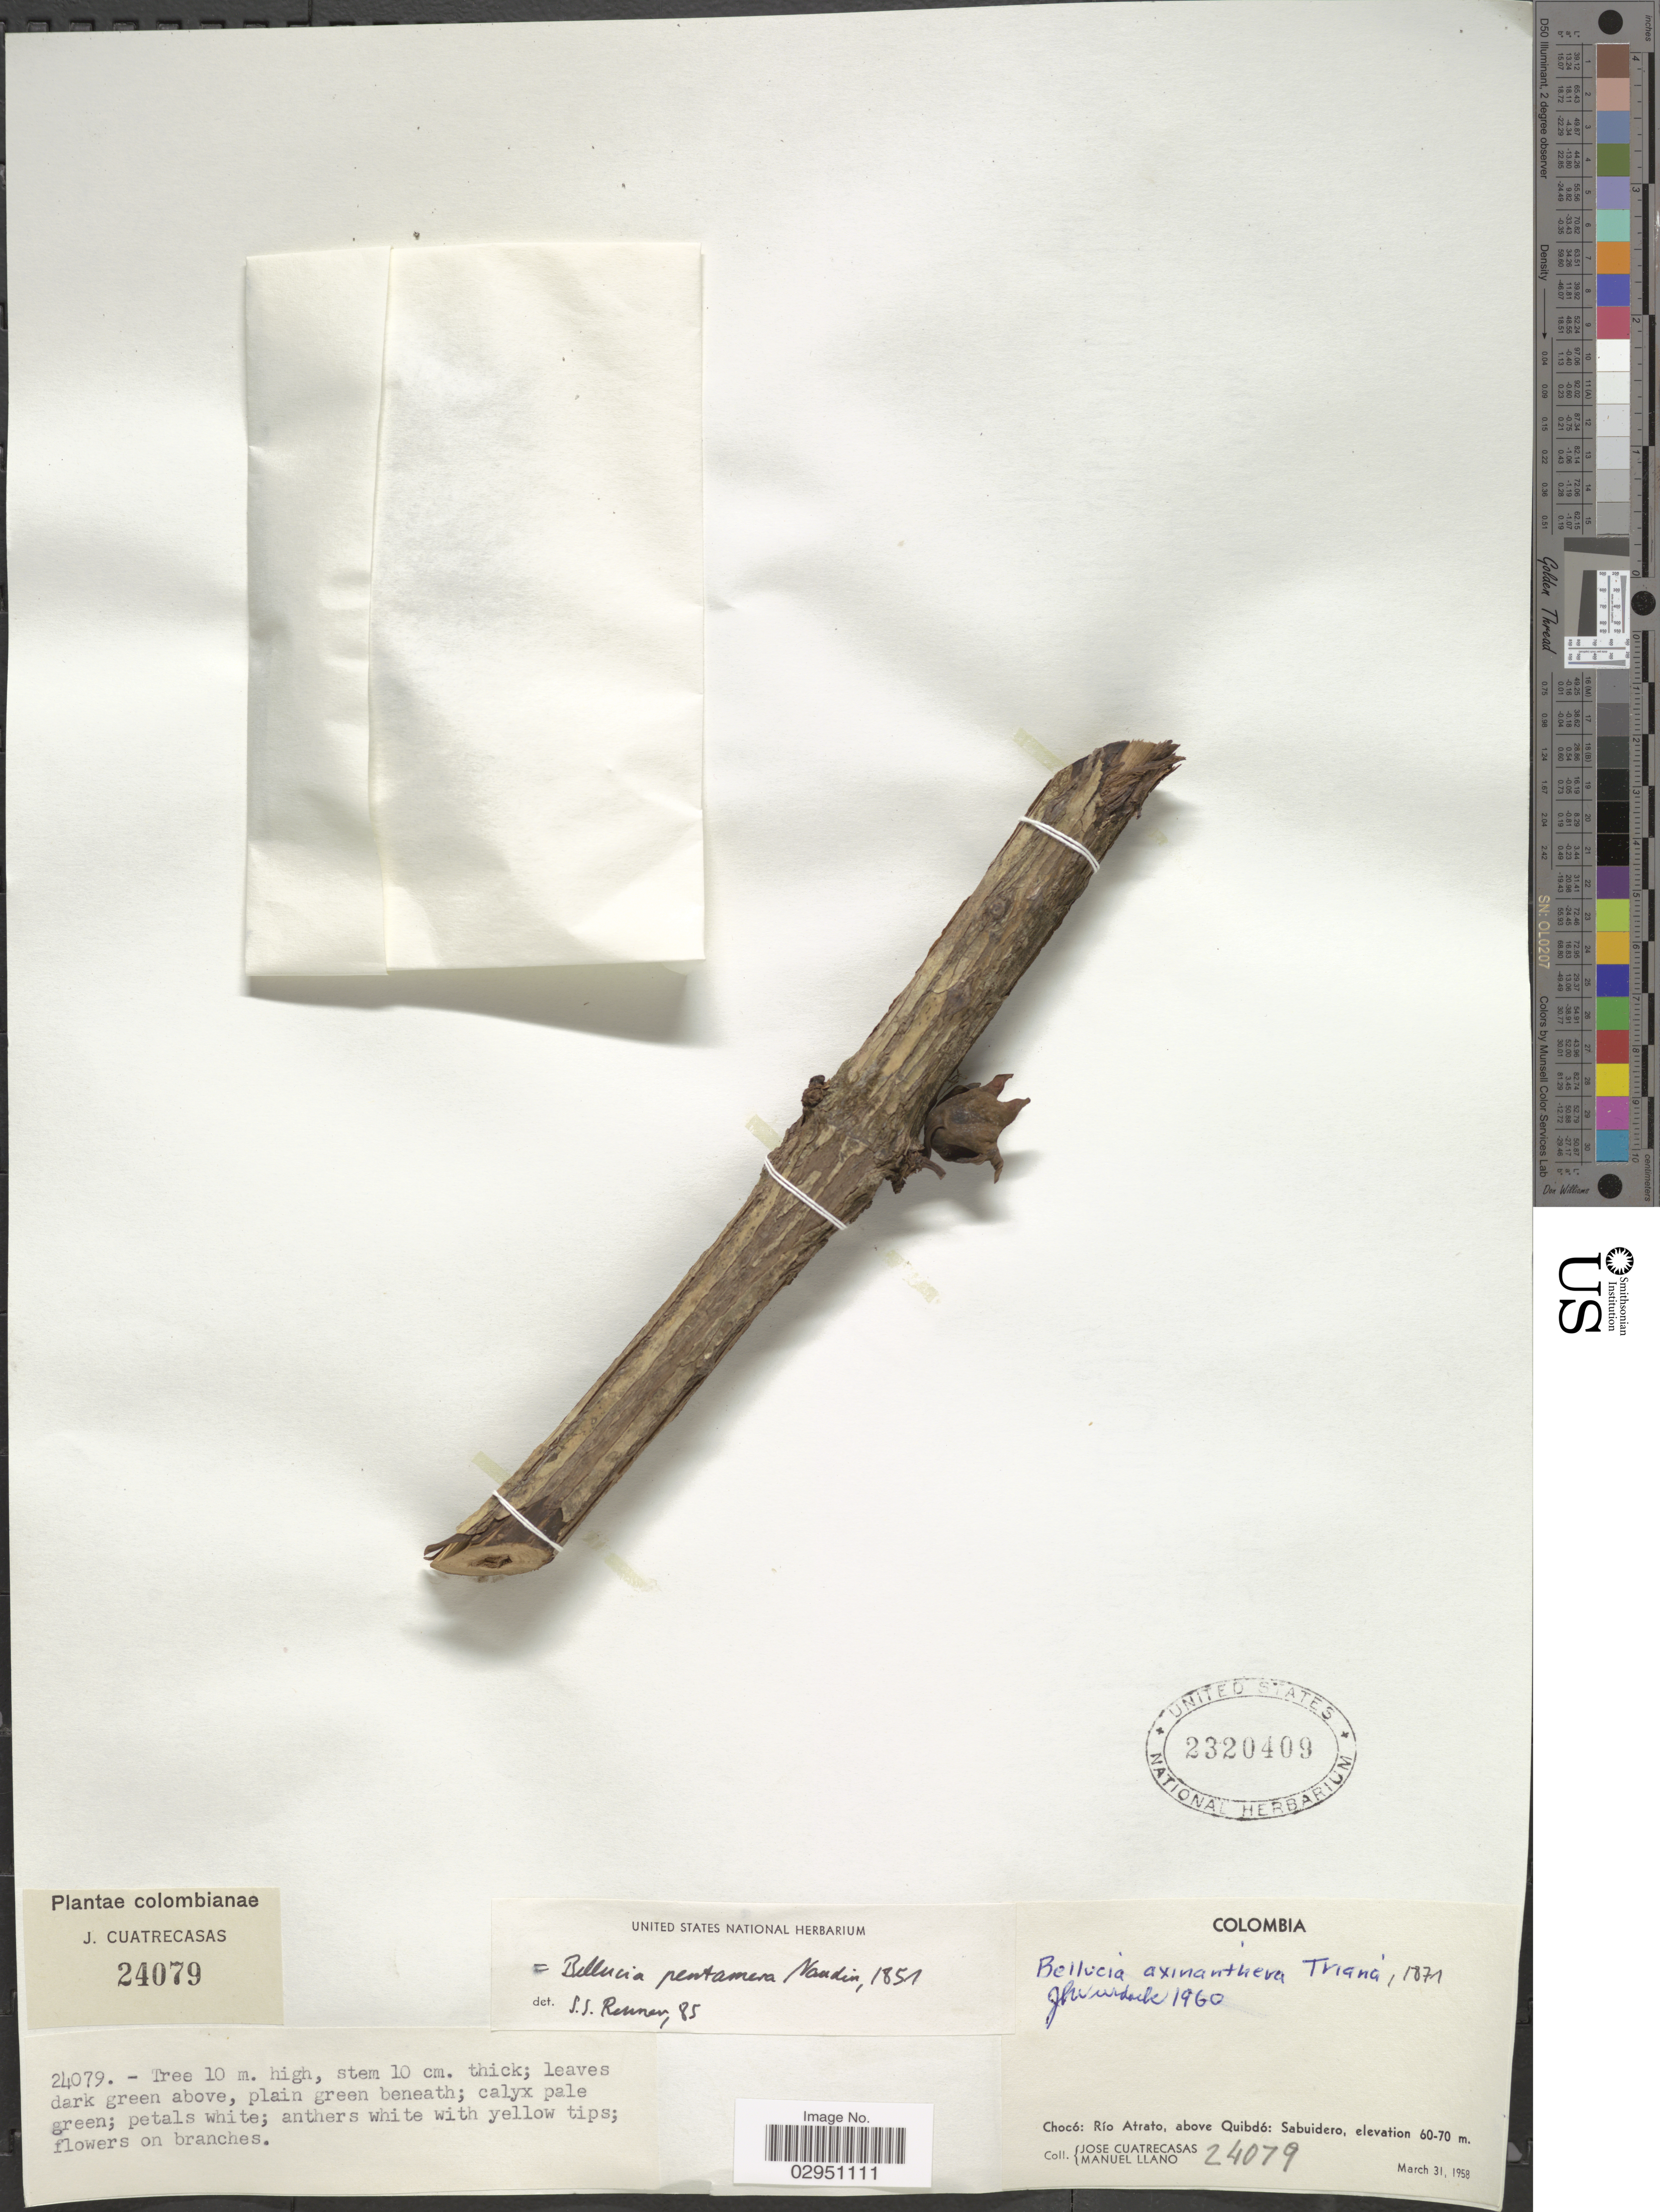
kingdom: Plantae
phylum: Tracheophyta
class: Magnoliopsida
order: Myrtales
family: Melastomataceae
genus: Bellucia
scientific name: Bellucia pentamera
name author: Naudin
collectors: J. Cuatrecasas & M. Llano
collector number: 24079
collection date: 1958-03-31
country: Colombia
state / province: Chocó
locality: Río atrato, above Quibdó: Sabuidero.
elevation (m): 60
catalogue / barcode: US 2320409